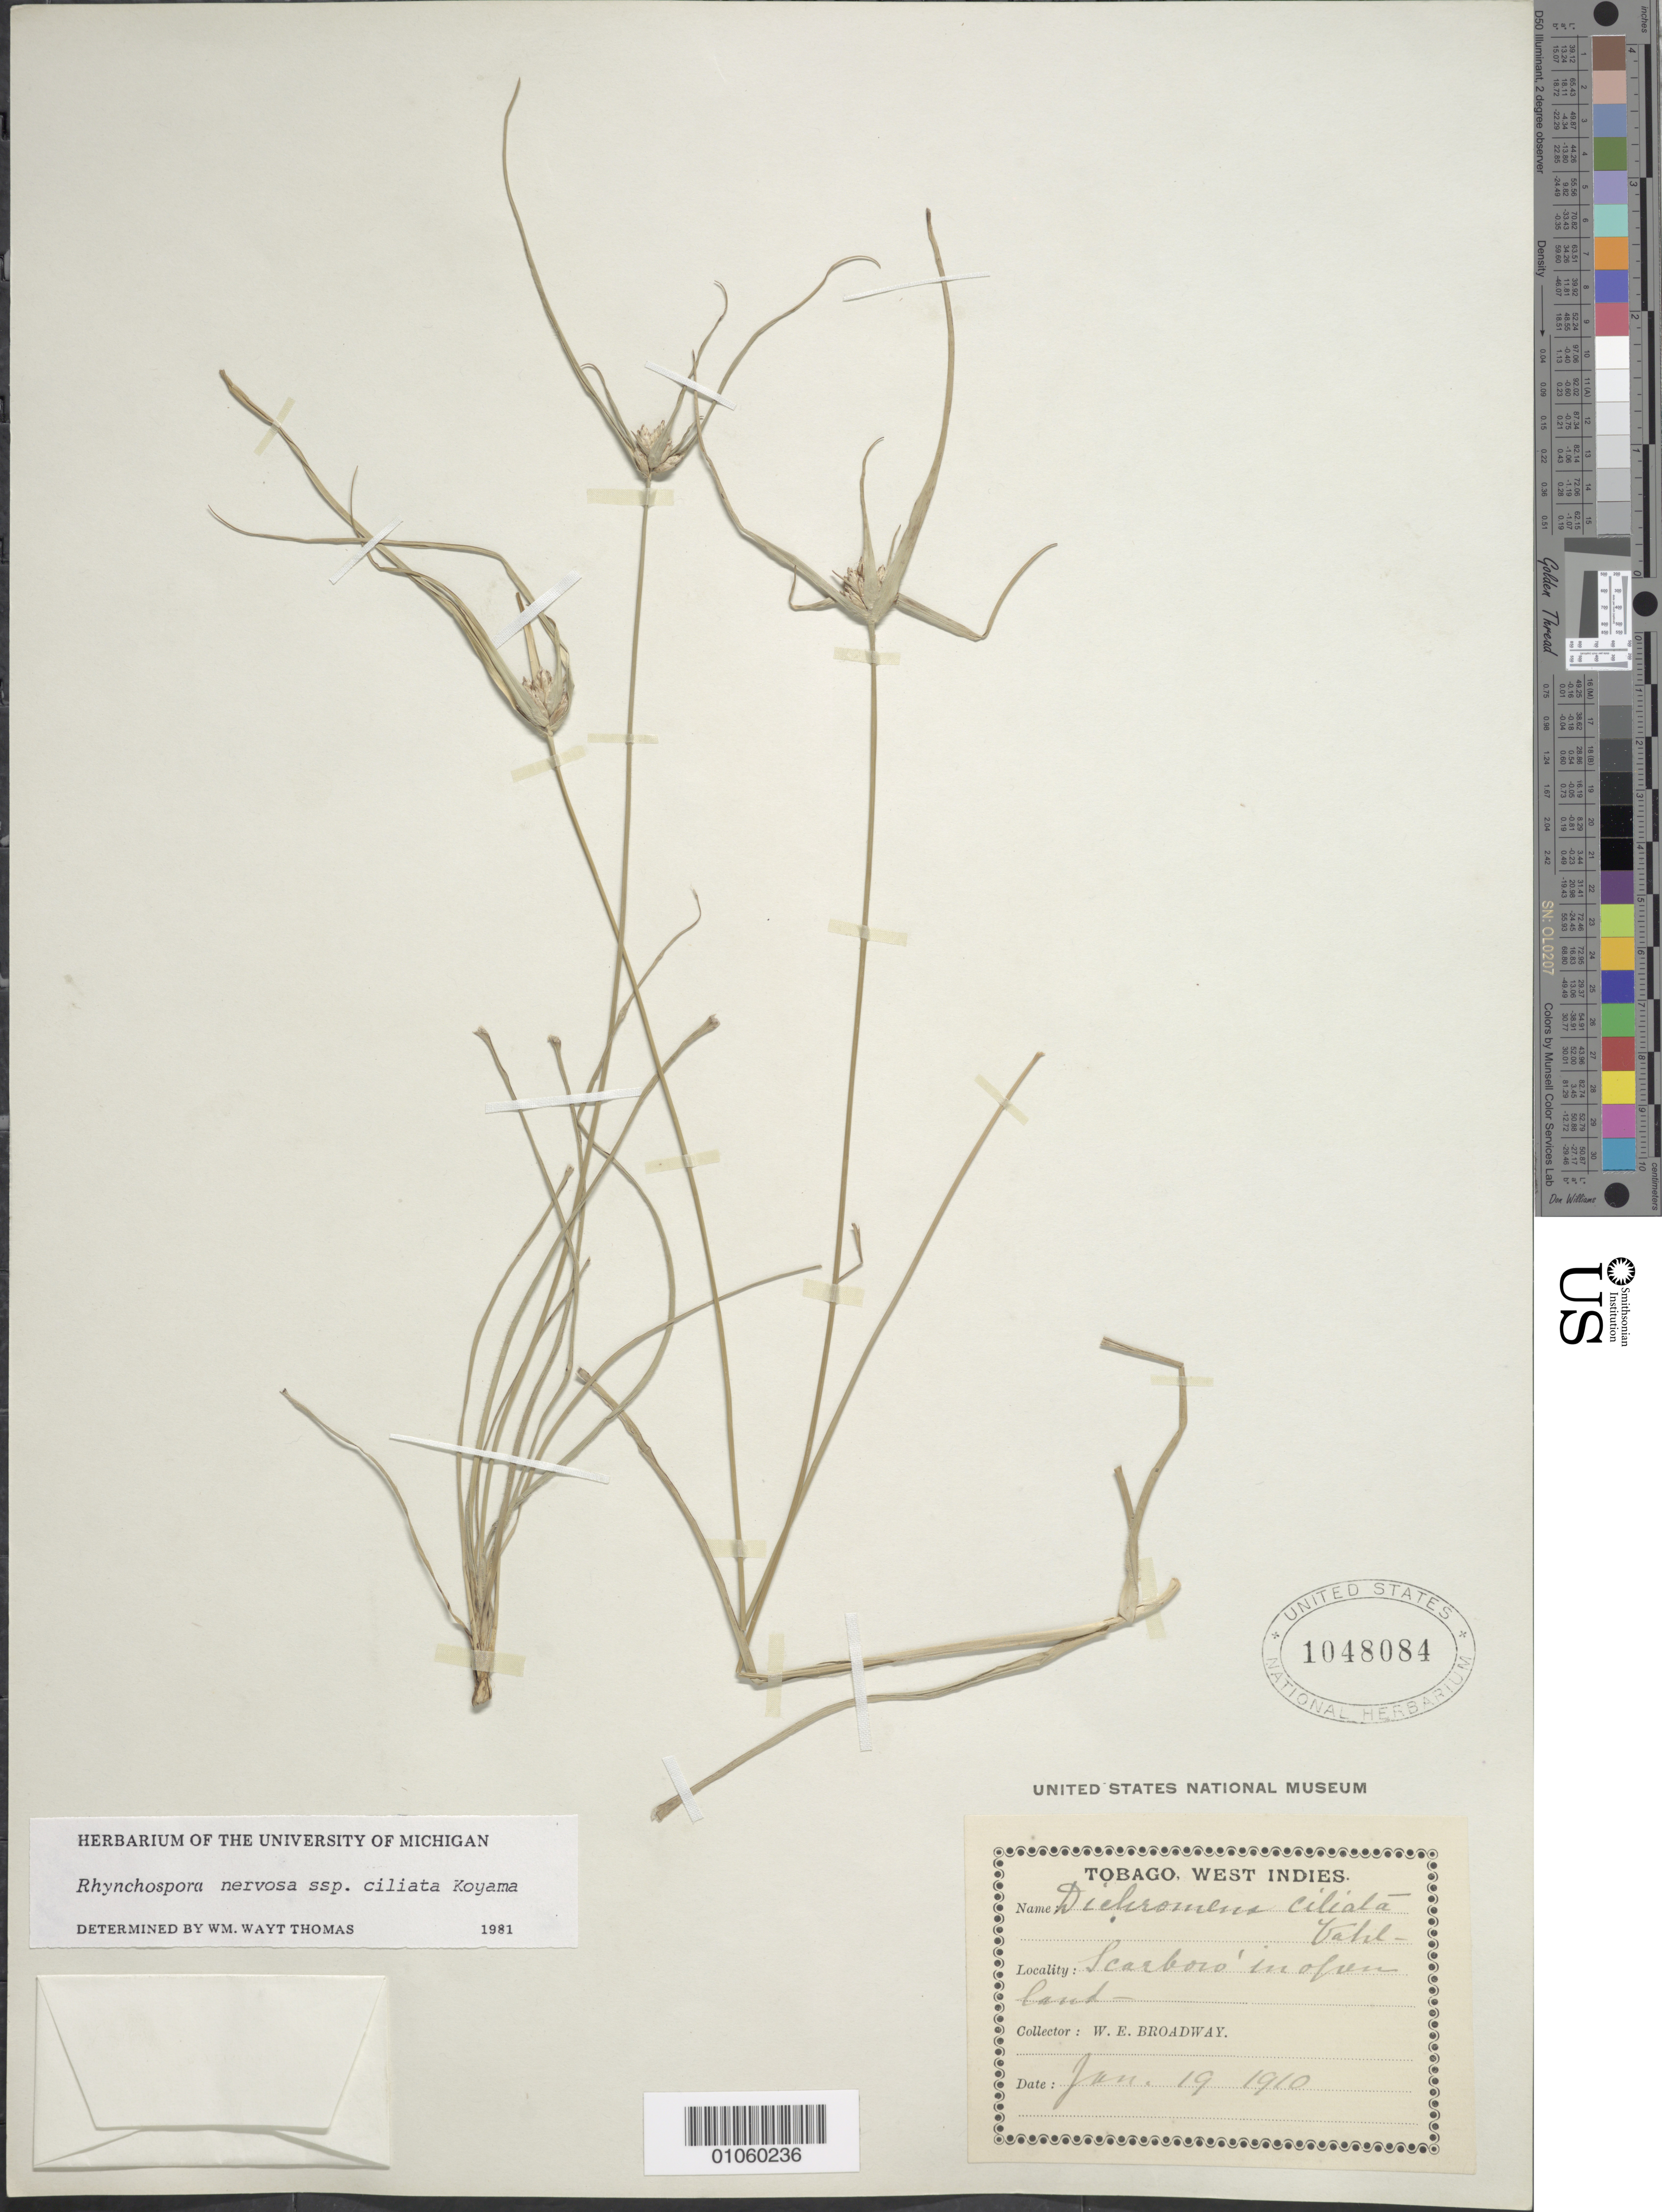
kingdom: Plantae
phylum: Tracheophyta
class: Liliopsida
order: Poales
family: Cyperaceae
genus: Rhynchospora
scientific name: Rhynchospora ciliata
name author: (G. Mey.) Kük.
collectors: W. E. Broadway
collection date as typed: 19 Jan 1910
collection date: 1910-01-19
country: Trinidad and Tobago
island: Tobago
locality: Scarborough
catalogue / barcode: US 1048084